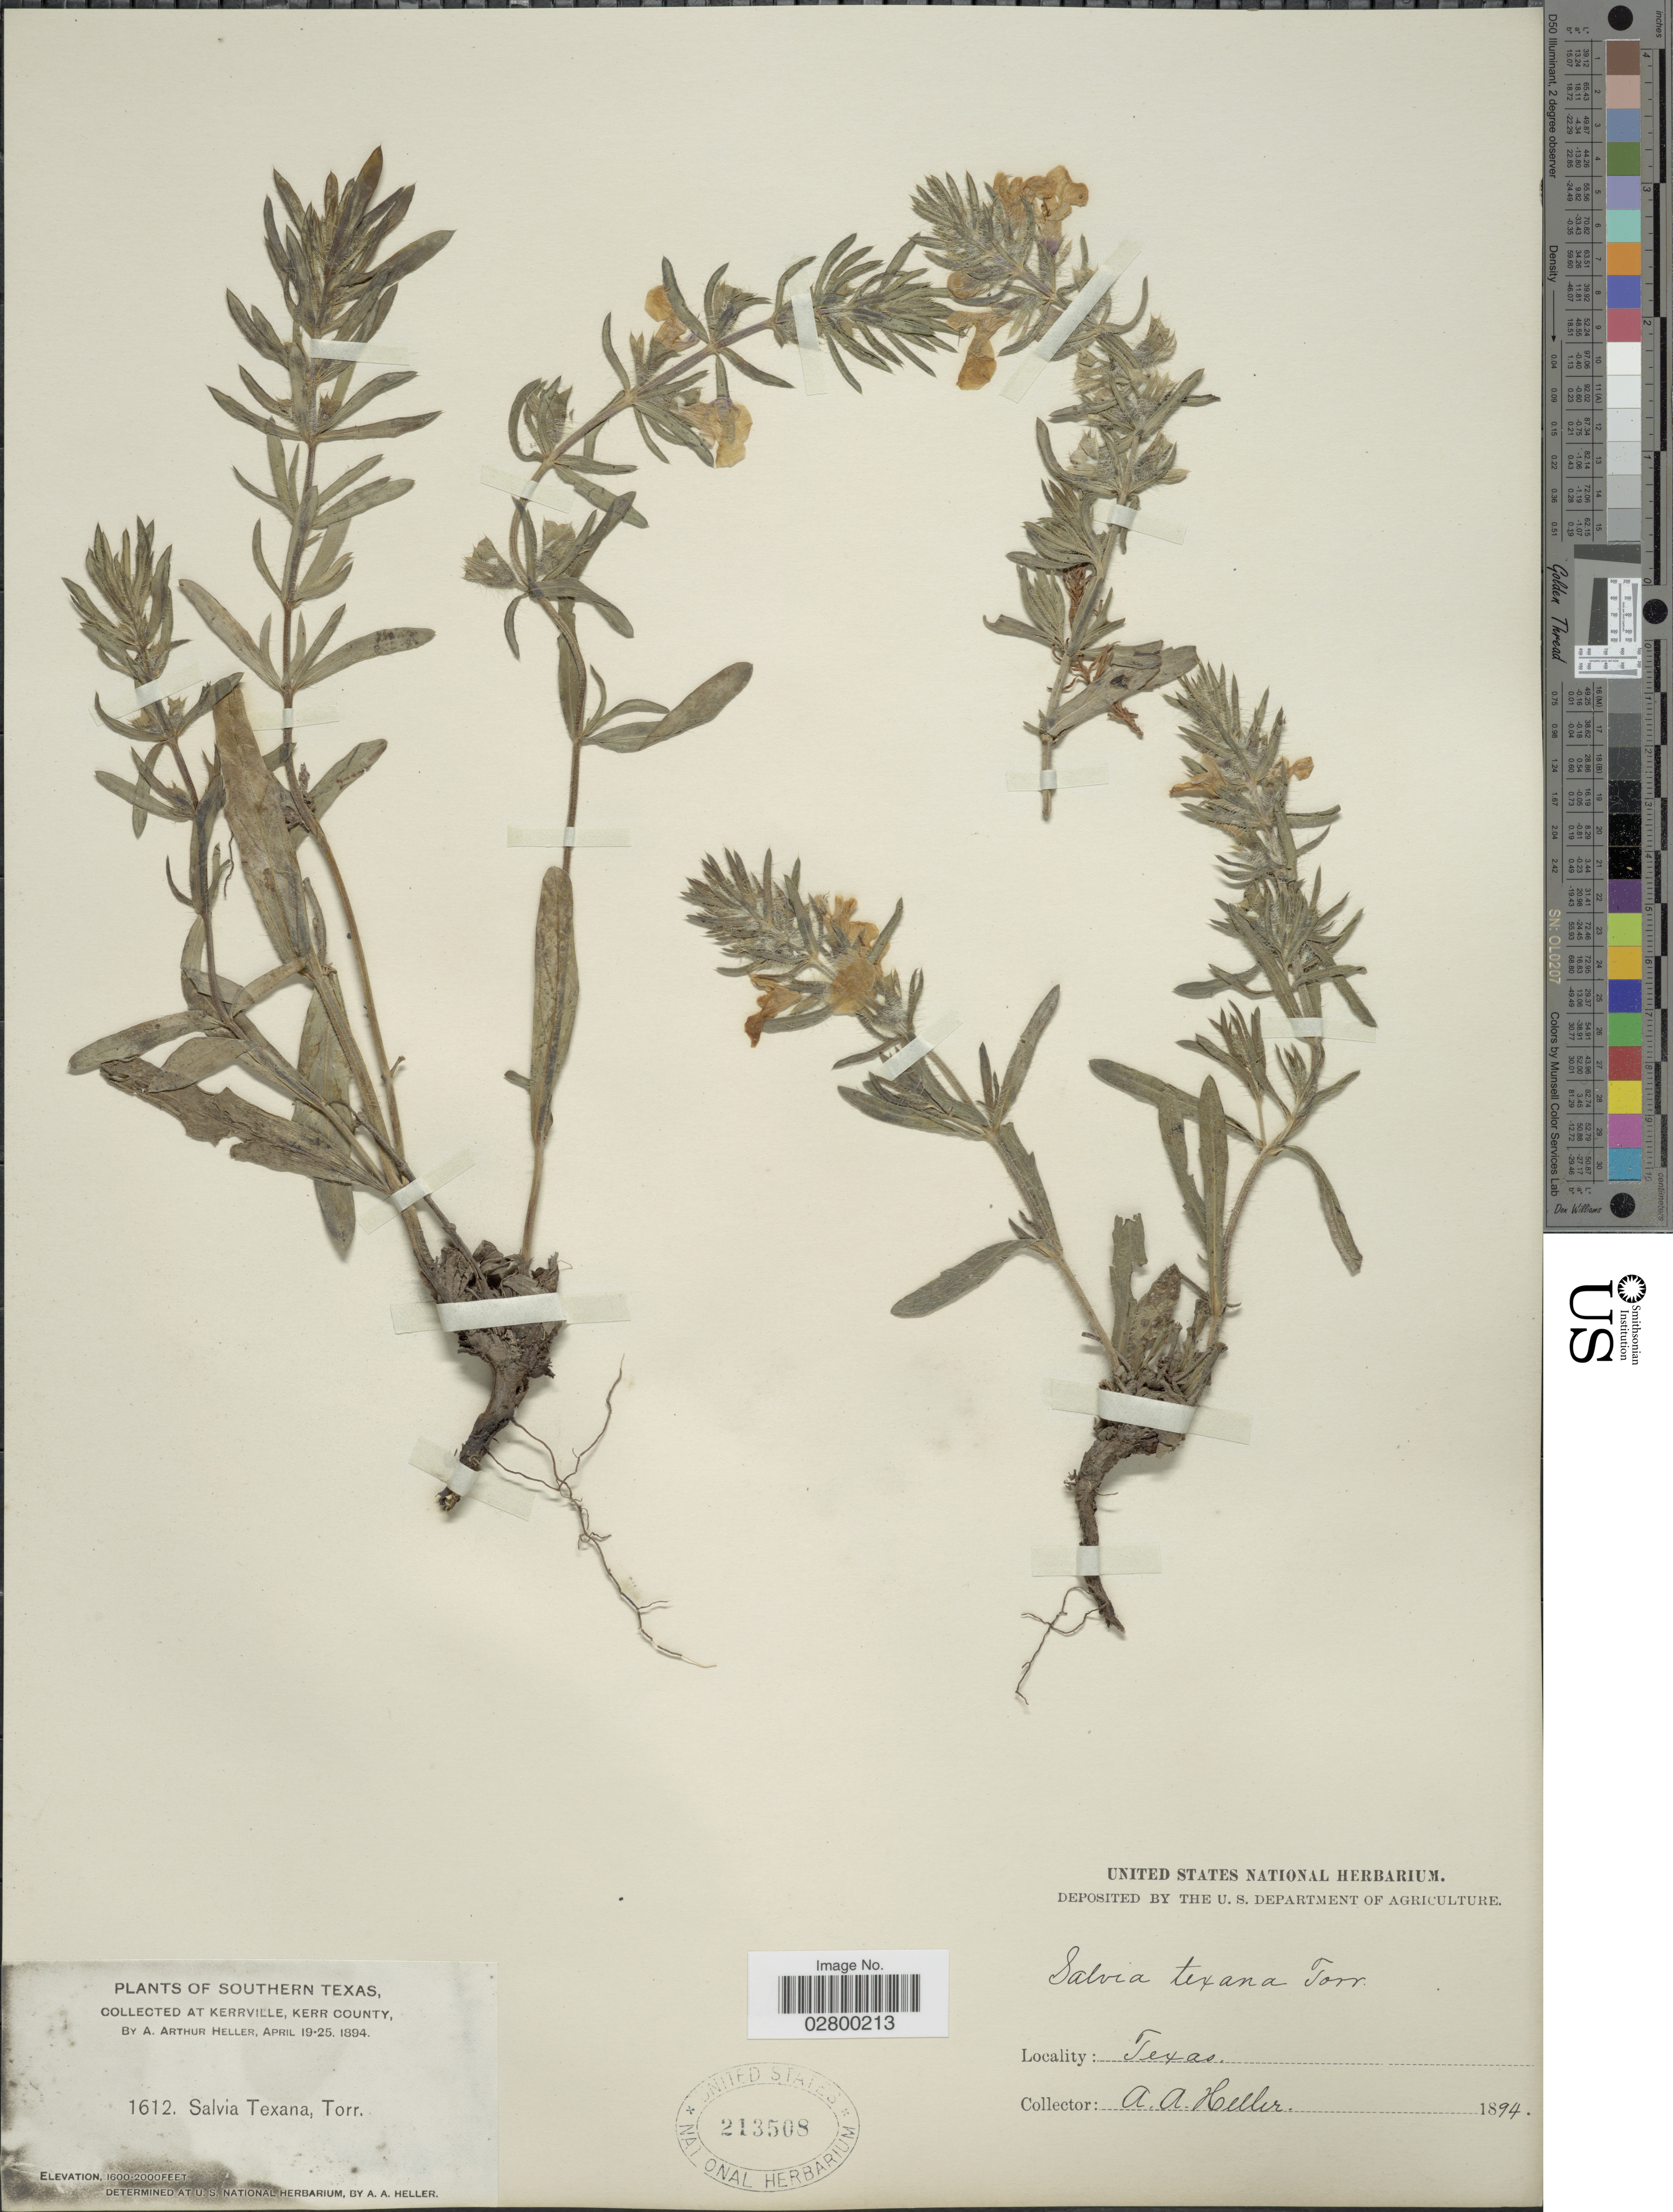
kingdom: Plantae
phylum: Tracheophyta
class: Magnoliopsida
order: Lamiales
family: Lamiaceae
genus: Salvia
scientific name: Salvia texana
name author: (Scheele) Torr.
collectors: A. A. Heller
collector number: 1612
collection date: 1894-04-19/1894-04-25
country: United States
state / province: Texas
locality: Southern Texas, at Kerrville, Kerr County.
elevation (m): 488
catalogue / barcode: US 213508